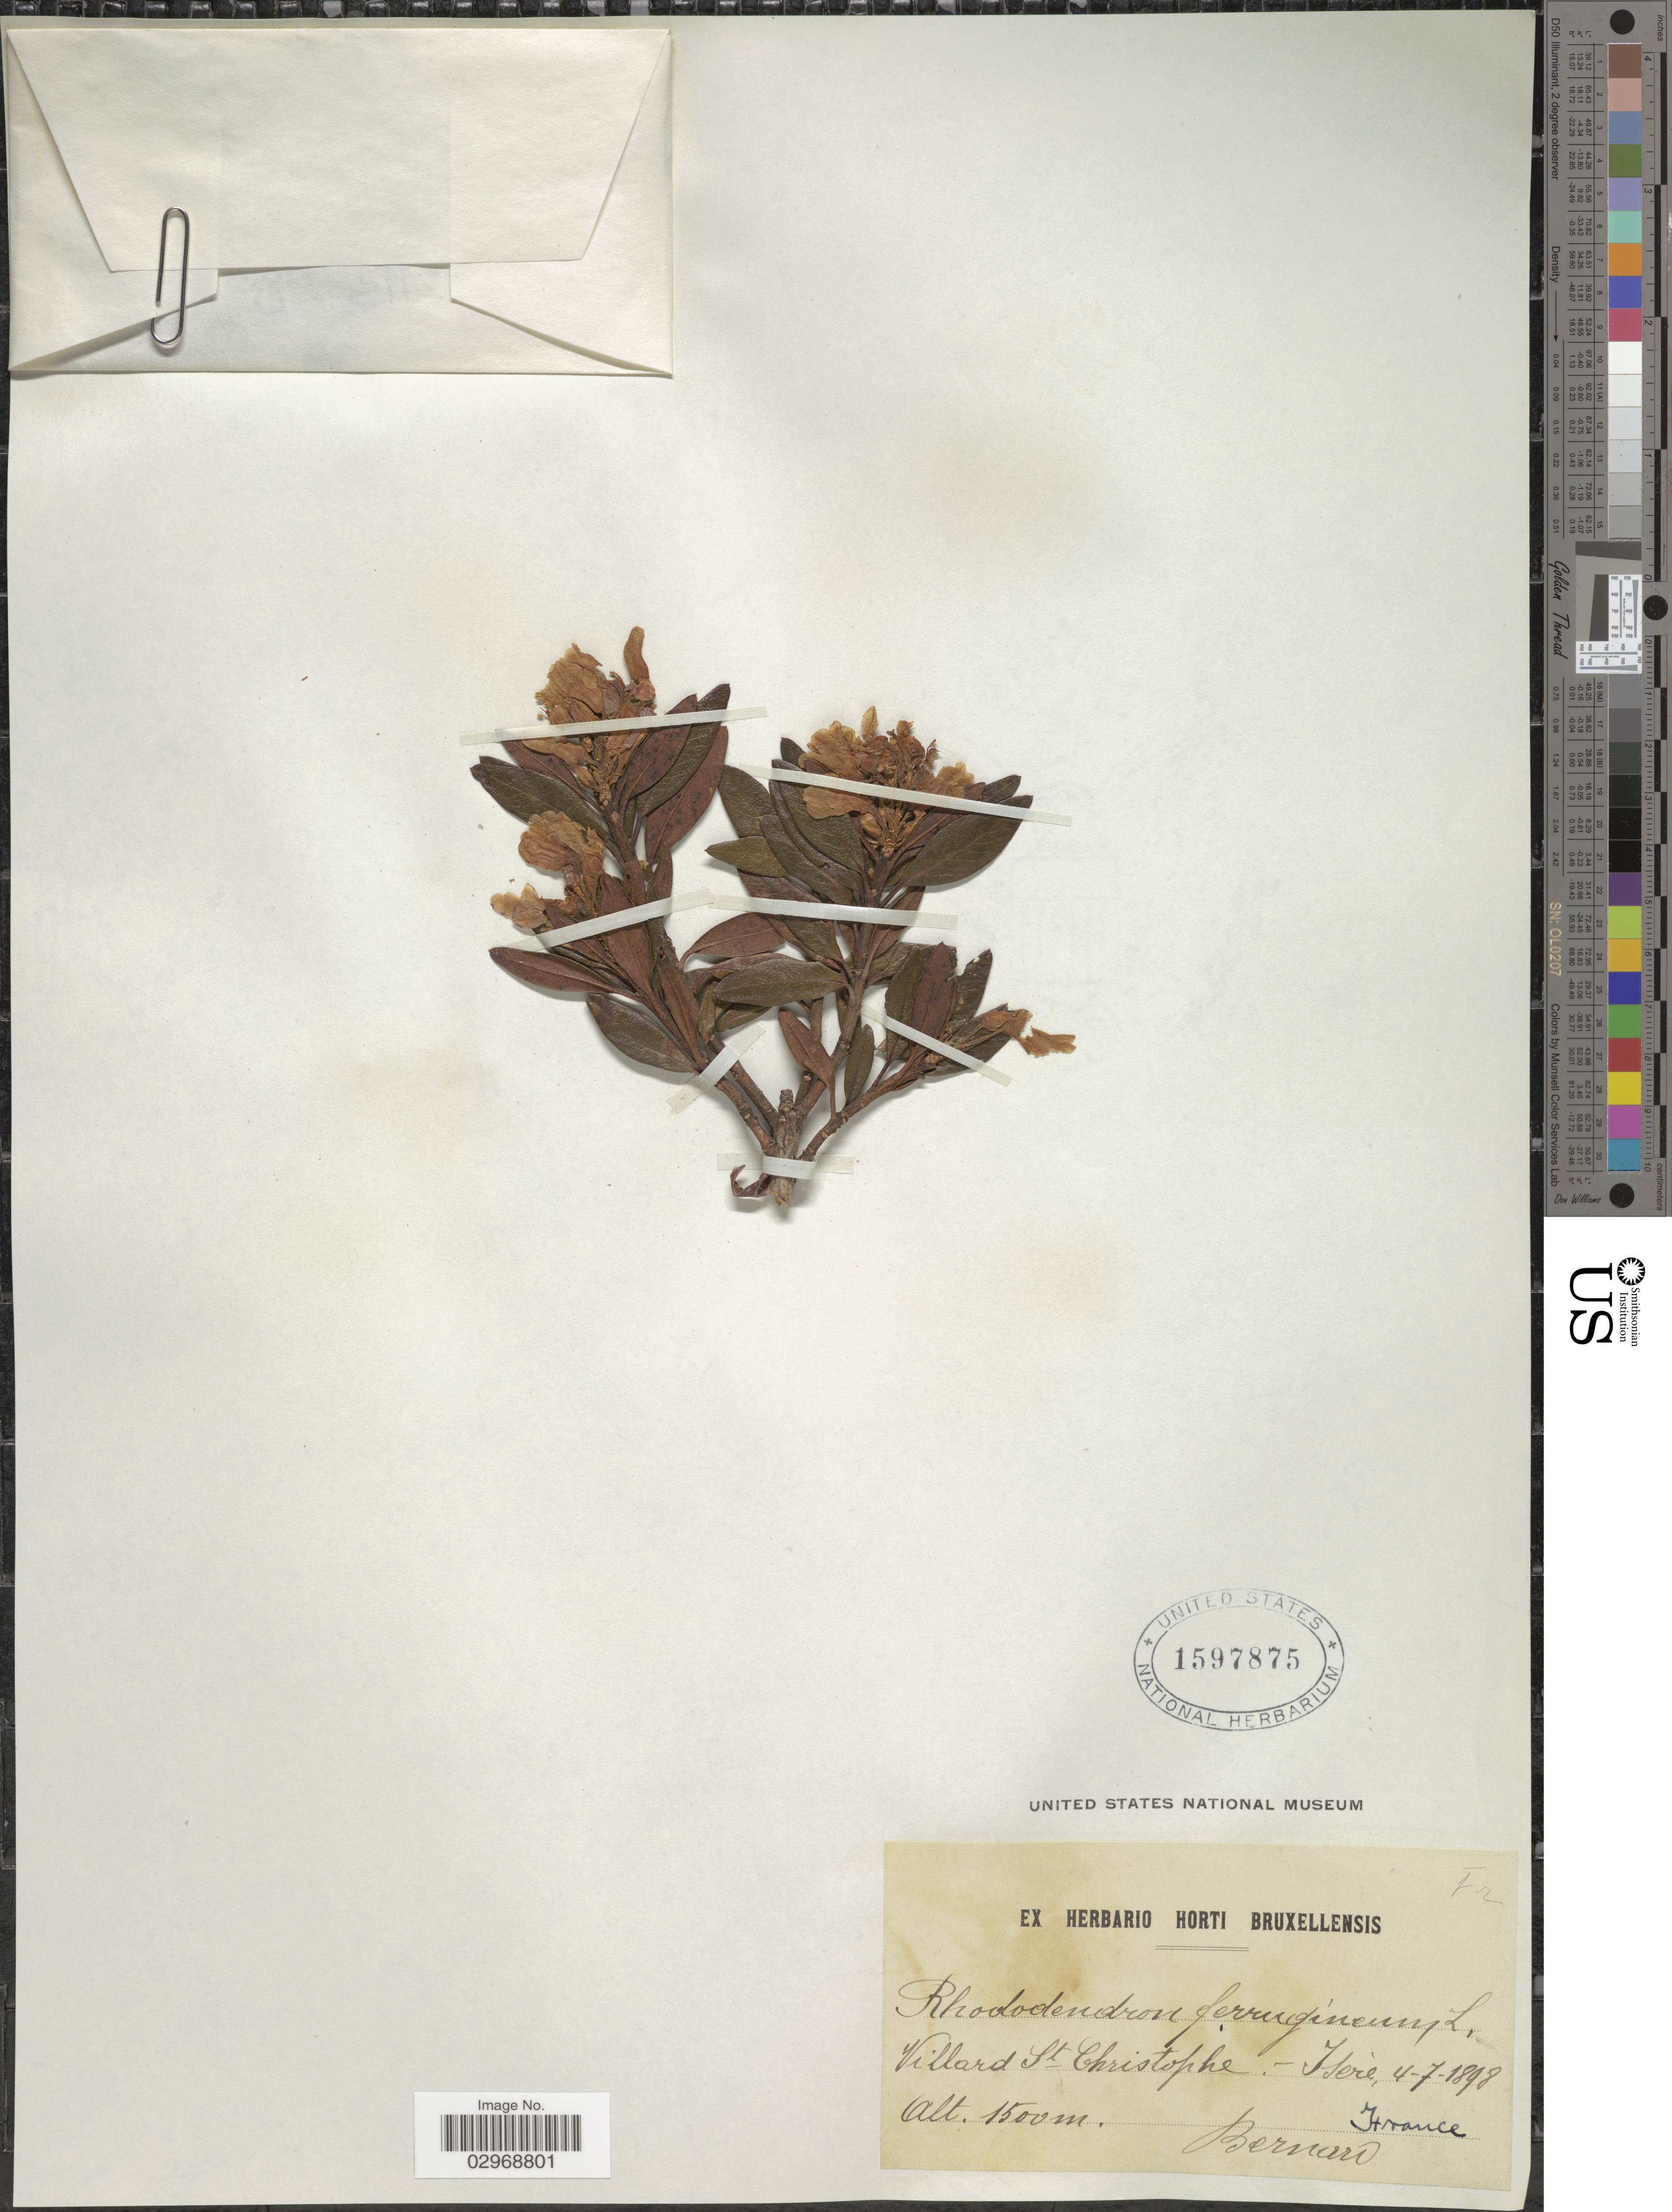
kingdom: Plantae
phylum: Tracheophyta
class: Magnoliopsida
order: Ericales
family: Ericaceae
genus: Rhododendron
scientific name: Rhododendron ferrugineum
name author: L.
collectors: -. Bernard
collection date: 1898-07-04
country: France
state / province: Auvergne-Rhône-Alpes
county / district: Isère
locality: Villard St. Christophe - Iseré.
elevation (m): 1500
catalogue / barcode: US 1597875